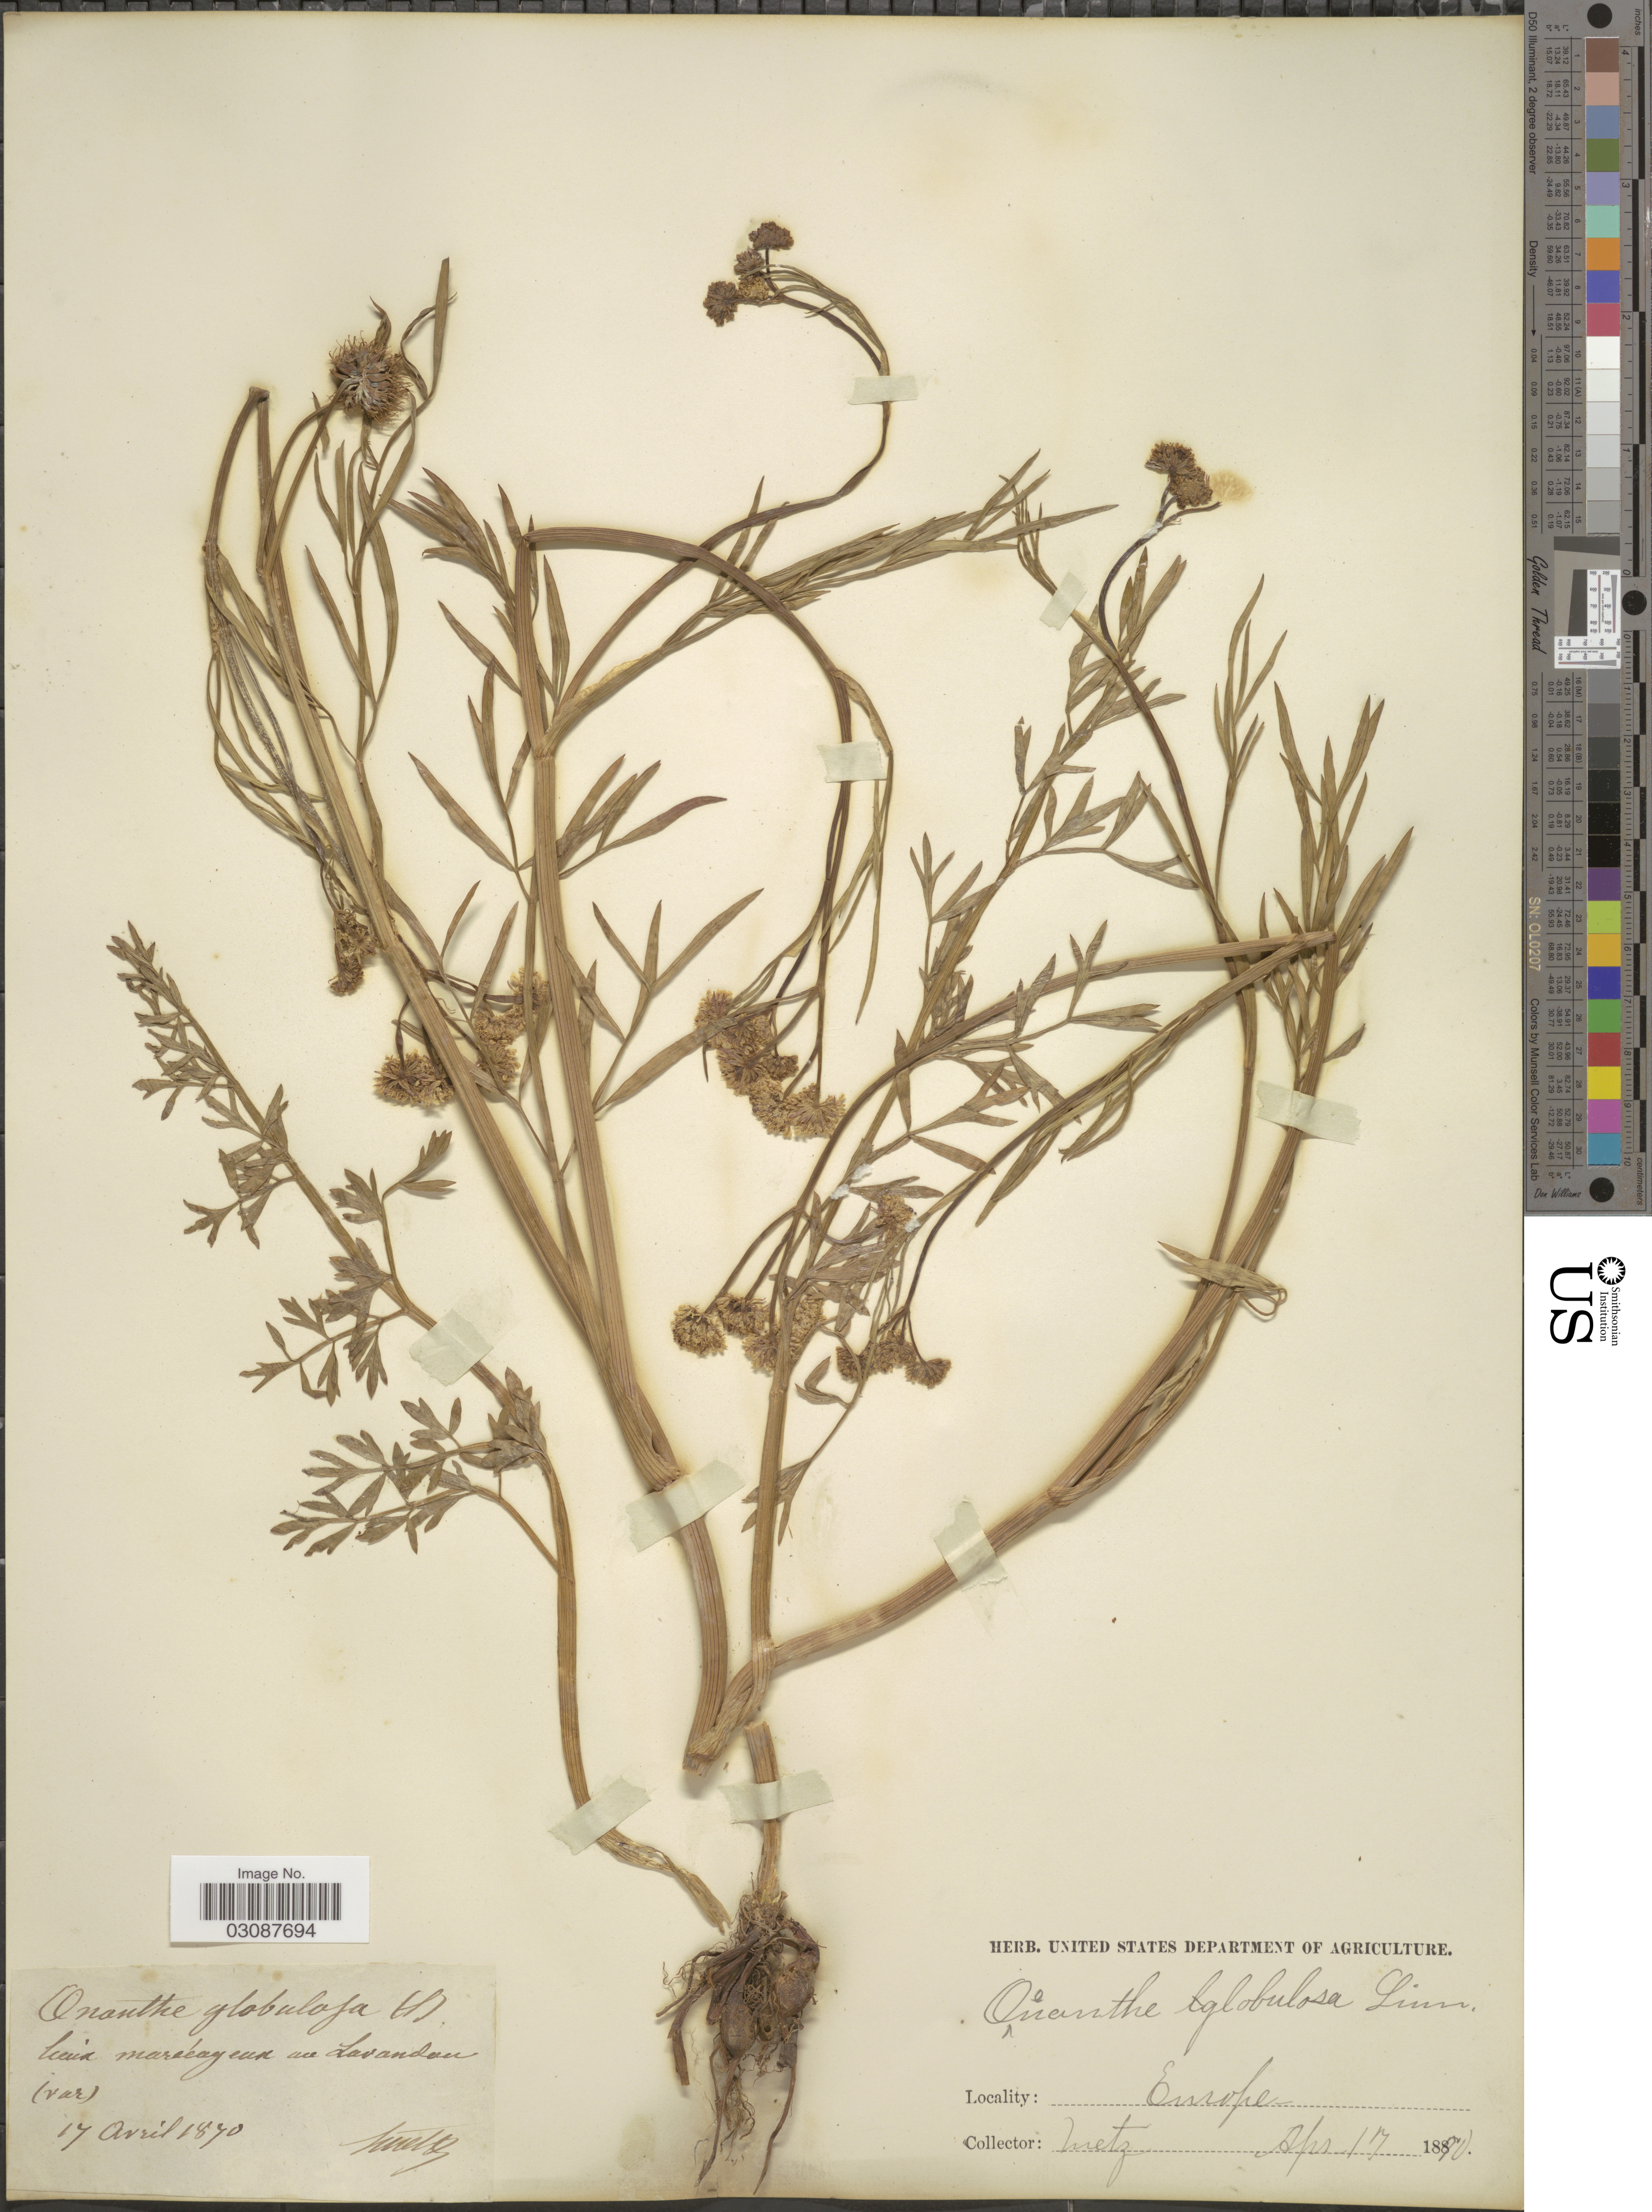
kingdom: Plantae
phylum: Tracheophyta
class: Magnoliopsida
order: Apiales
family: Apiaceae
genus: Oenanthe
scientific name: Oenanthe globulosa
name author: L.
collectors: -. Metz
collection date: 1870-04-17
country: France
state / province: Provence-Alpes-Côte d'Azur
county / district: Var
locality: Europe, lieux marécageux au Lavandan (var).